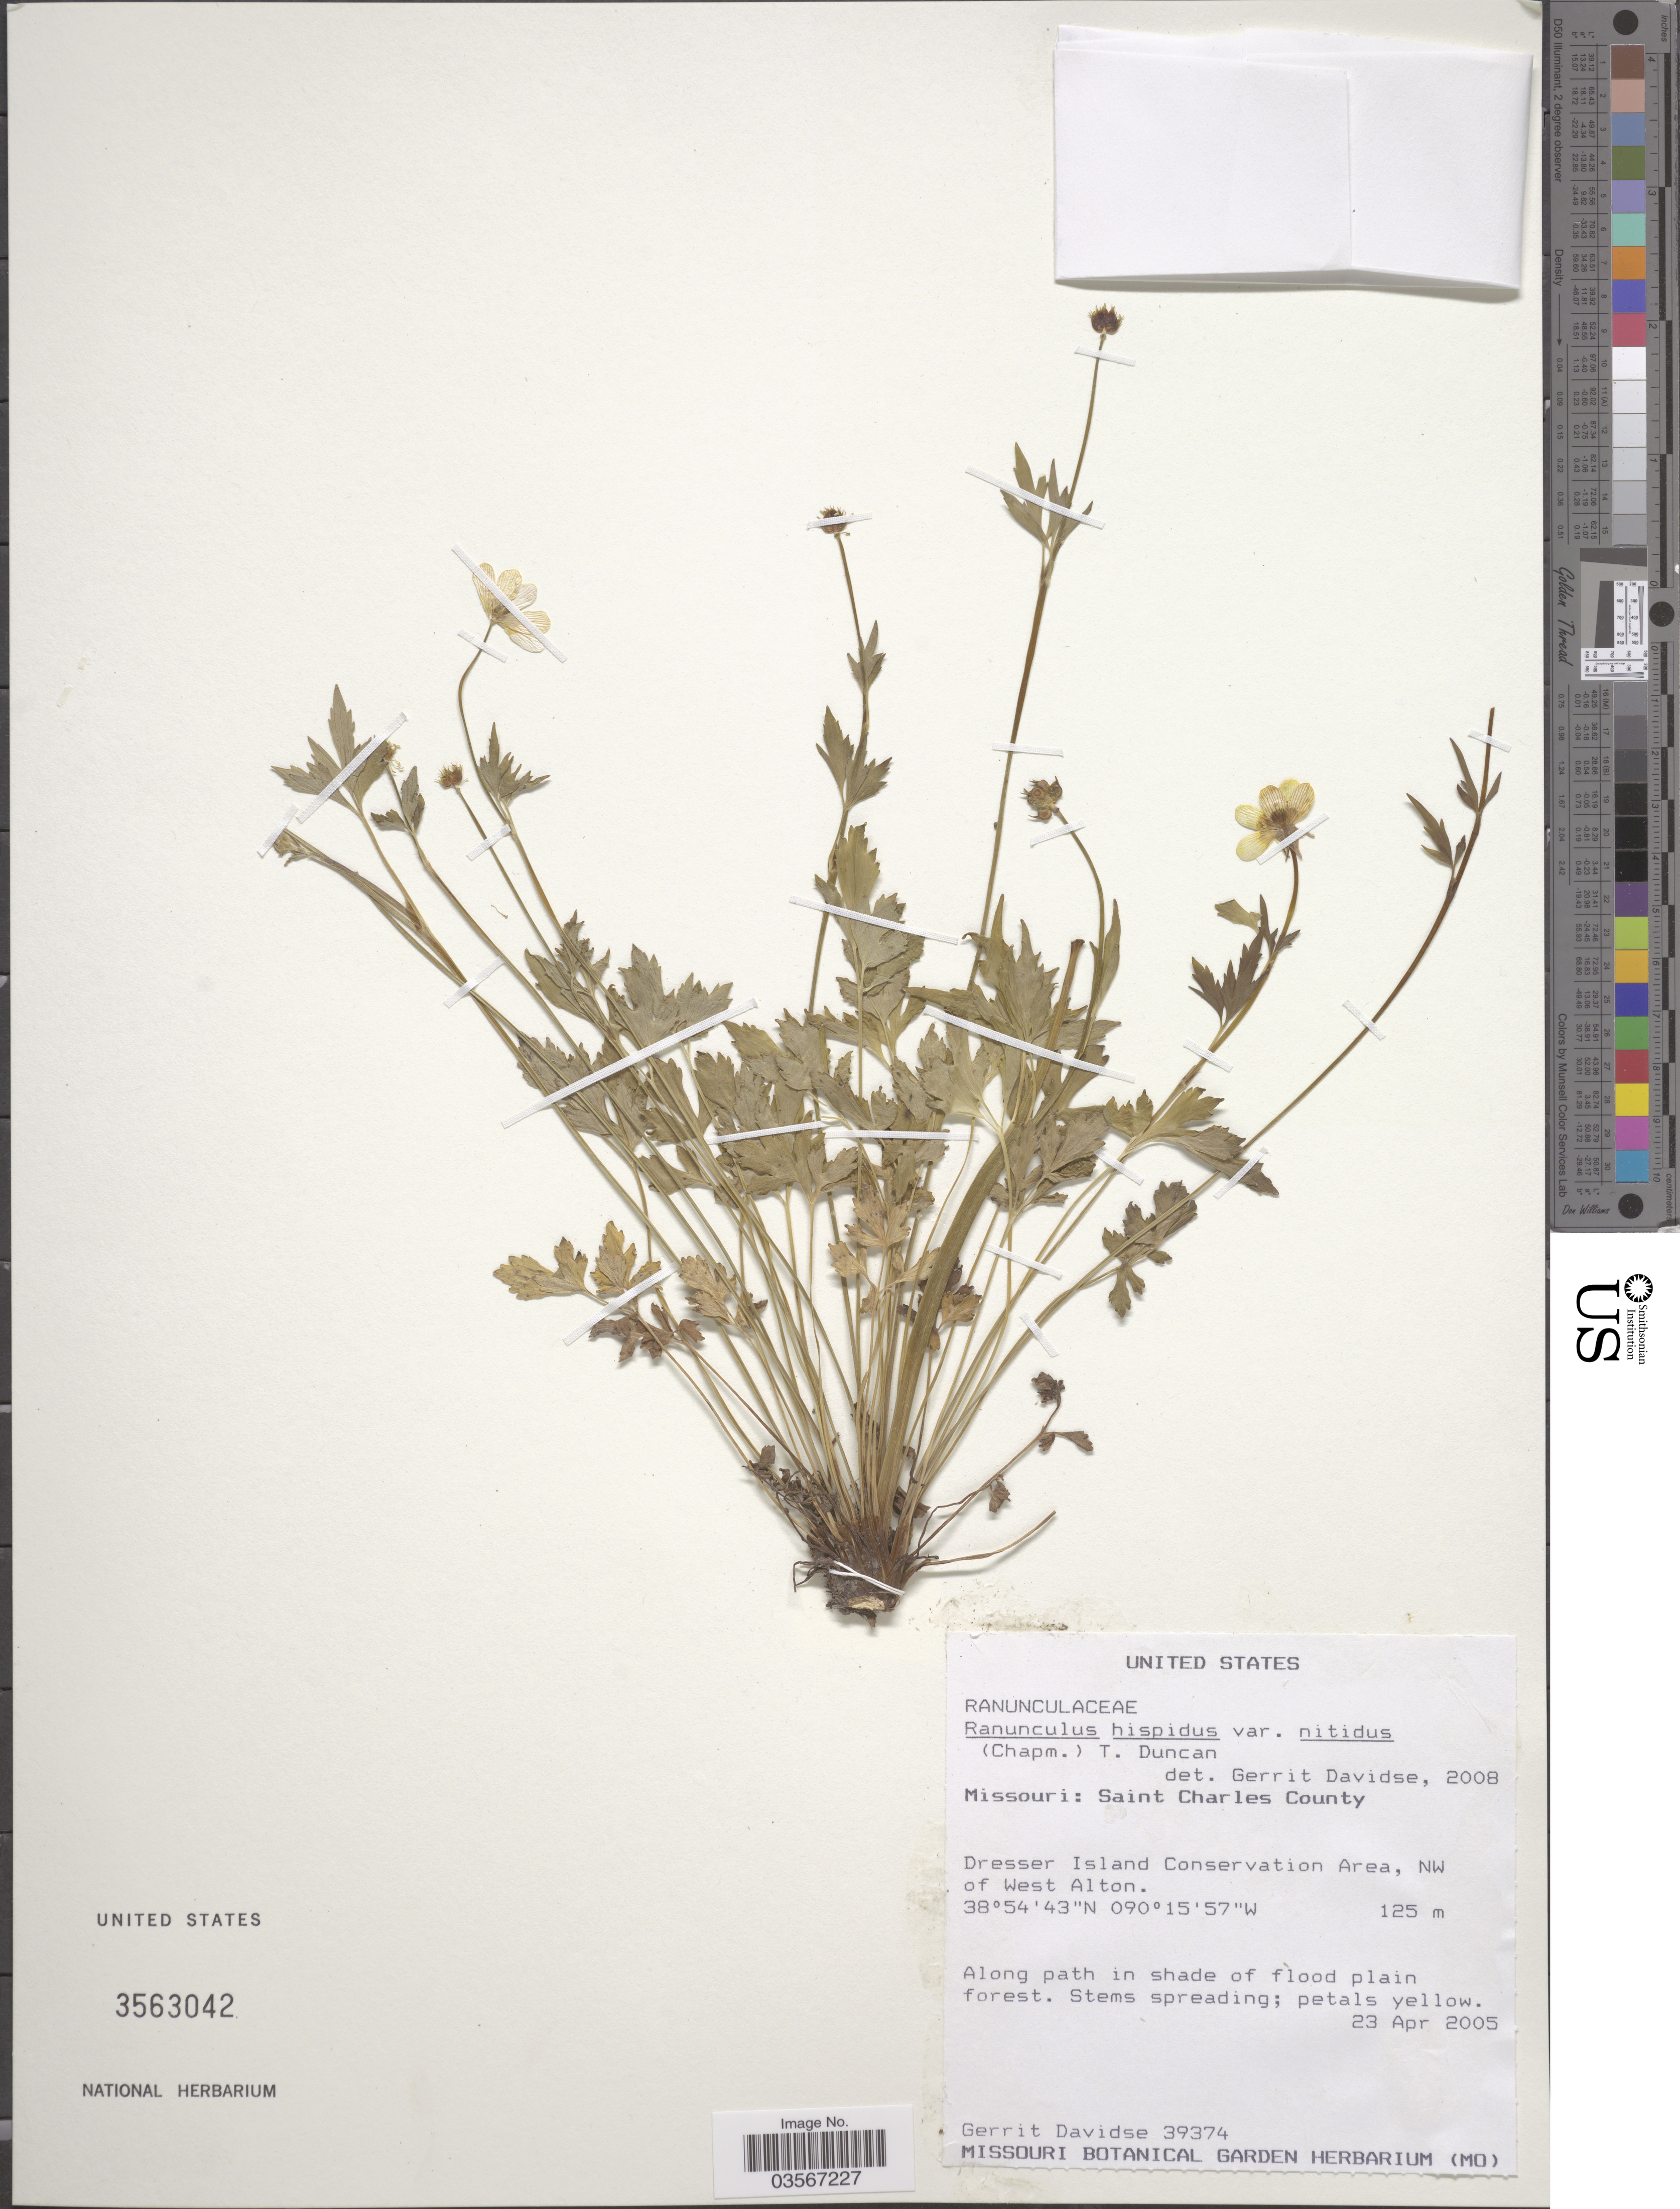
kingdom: Plantae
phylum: Tracheophyta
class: Magnoliopsida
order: Ranunculales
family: Ranunculaceae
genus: Ranunculus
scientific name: Ranunculus hispidus var. nitidus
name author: (Chapm.) T. Duncan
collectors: G. Davidse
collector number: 39374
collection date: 2005-04-23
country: United States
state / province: Missouri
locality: Saint Charles County. Dresser Island Conservation Area, NW of West Alton. Along path in shade of flood plain forest.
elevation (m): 125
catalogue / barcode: US 3563042